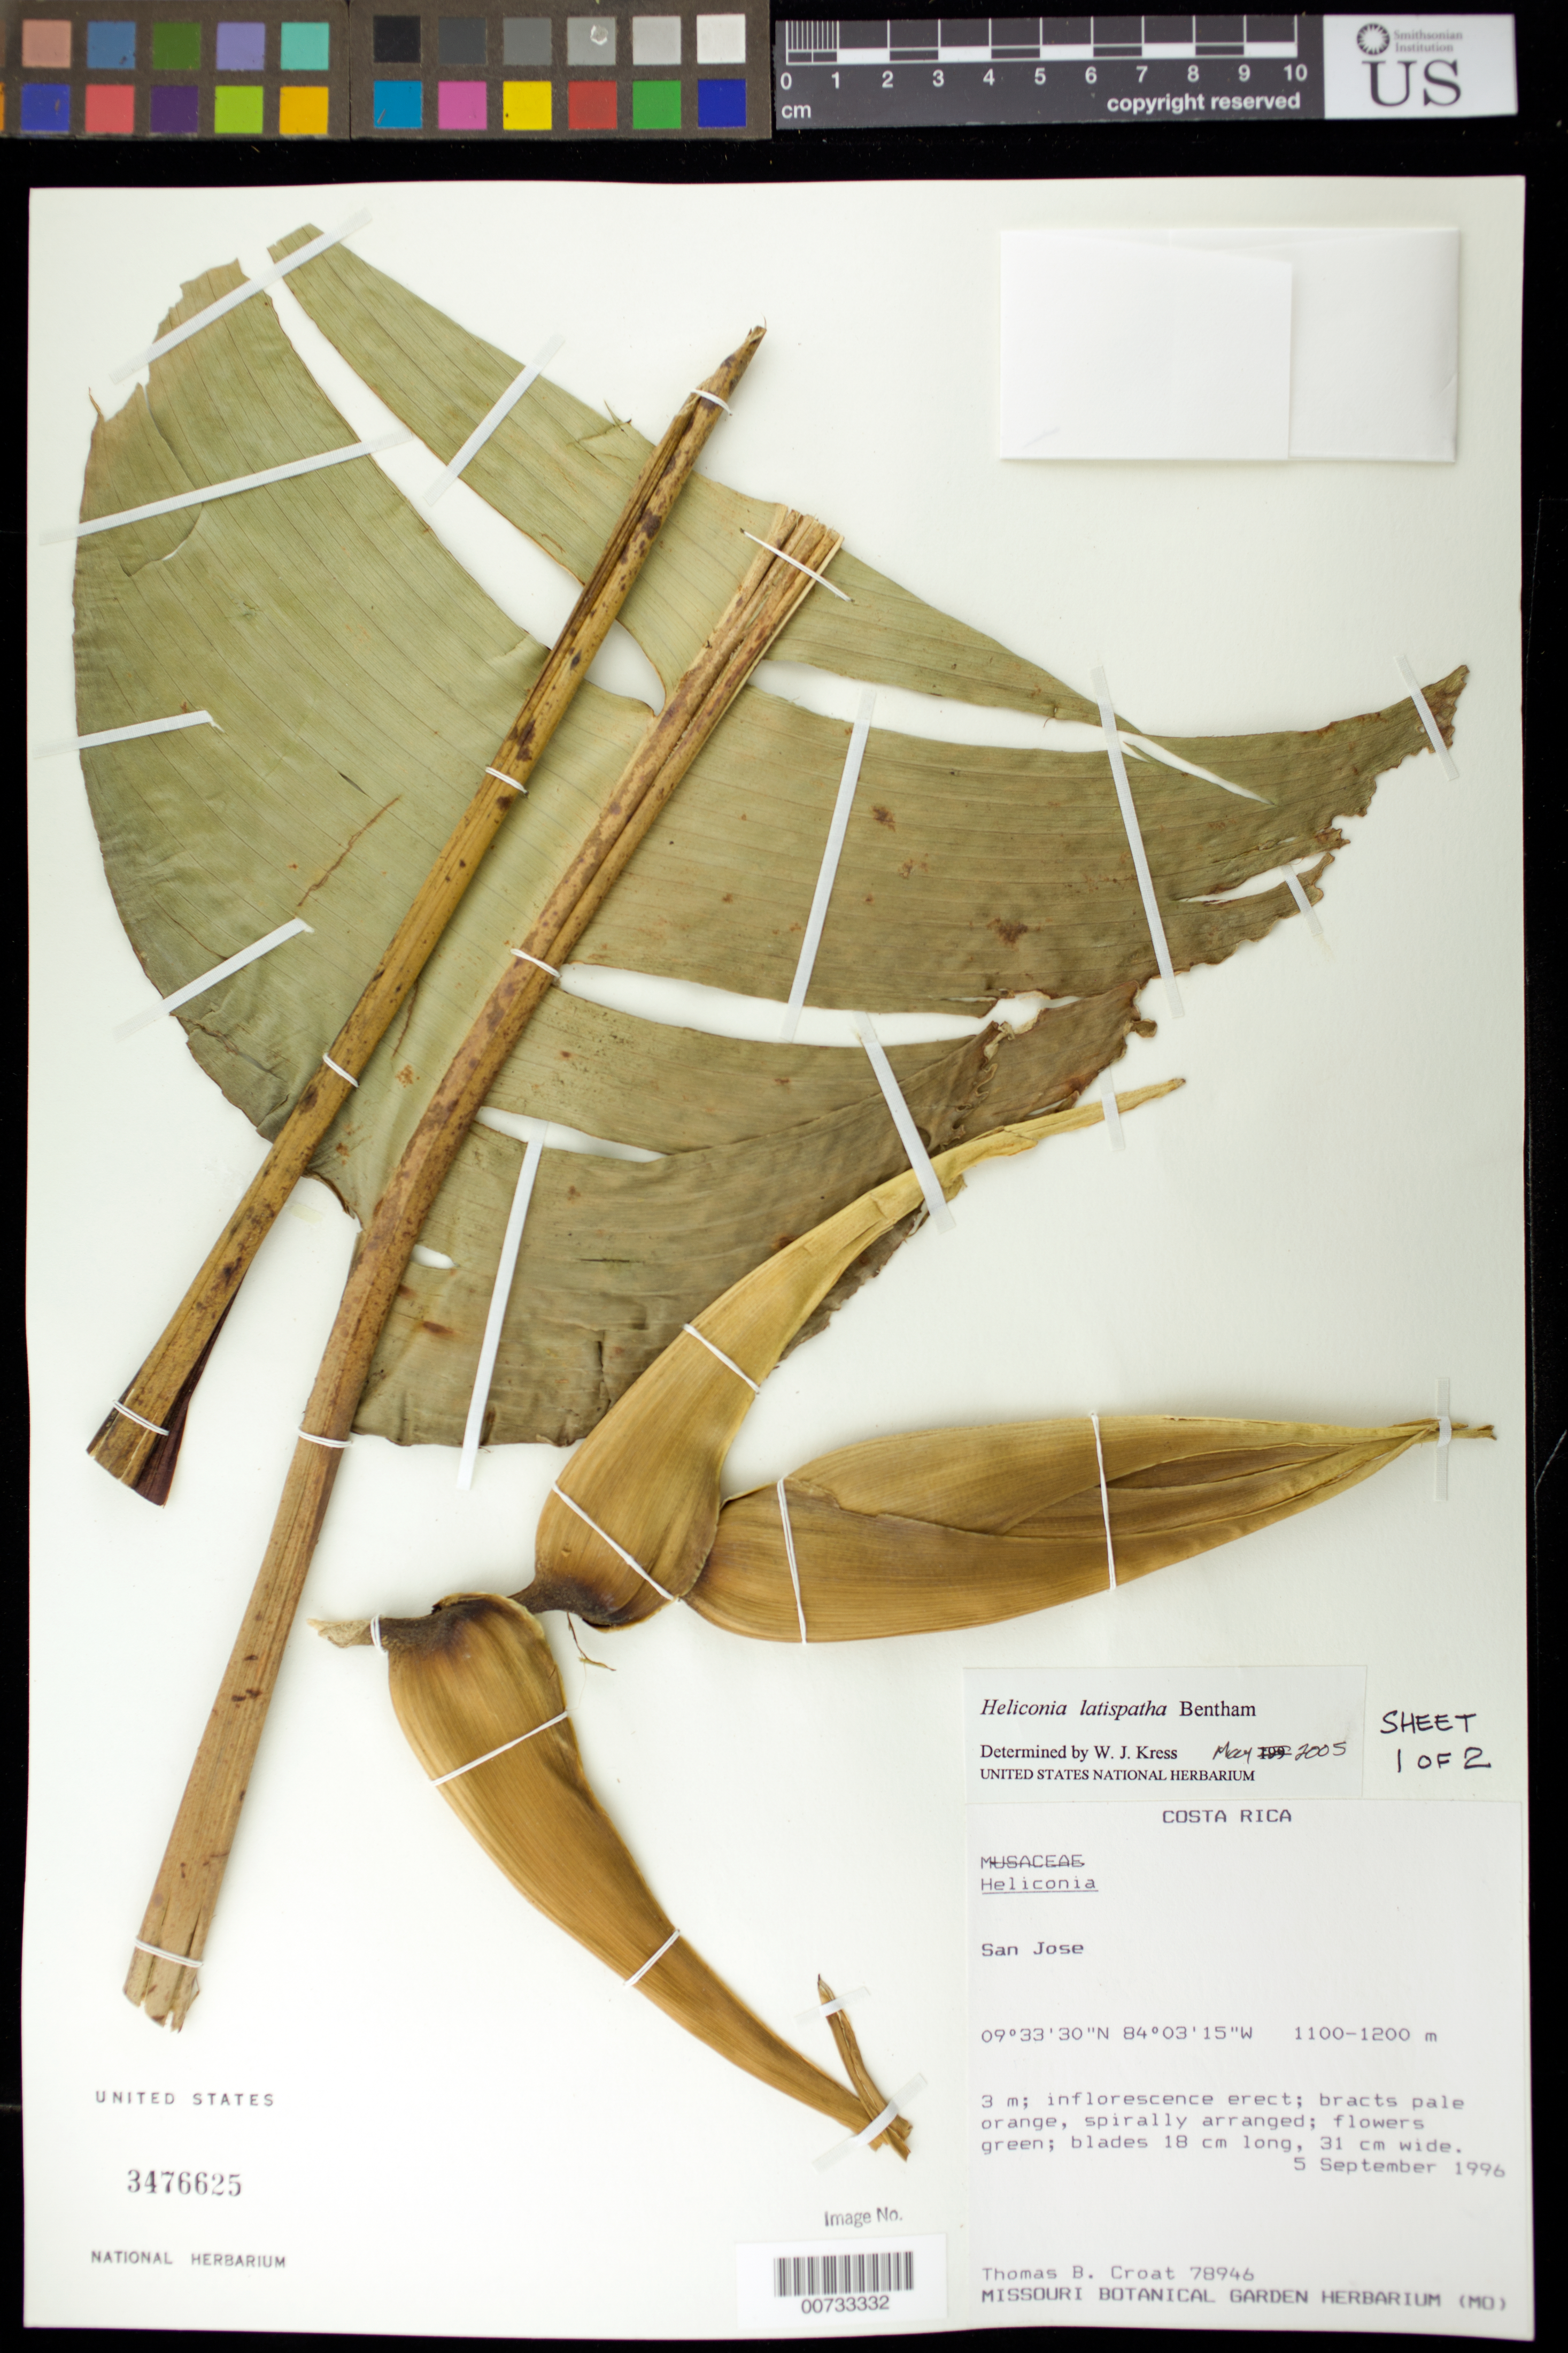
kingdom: Plantae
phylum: Tracheophyta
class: Liliopsida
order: Zingiberales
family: Heliconiaceae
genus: Heliconia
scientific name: Heliconia latispatha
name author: Benth.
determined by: Kress, W. J., (US), Smithsonian Institution - National Museum of Natural History (UNITED STATES)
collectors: T. B. Croat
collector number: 78946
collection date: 1996-09-05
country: Costa Rica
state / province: San Jose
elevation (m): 1100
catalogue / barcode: US 3476625